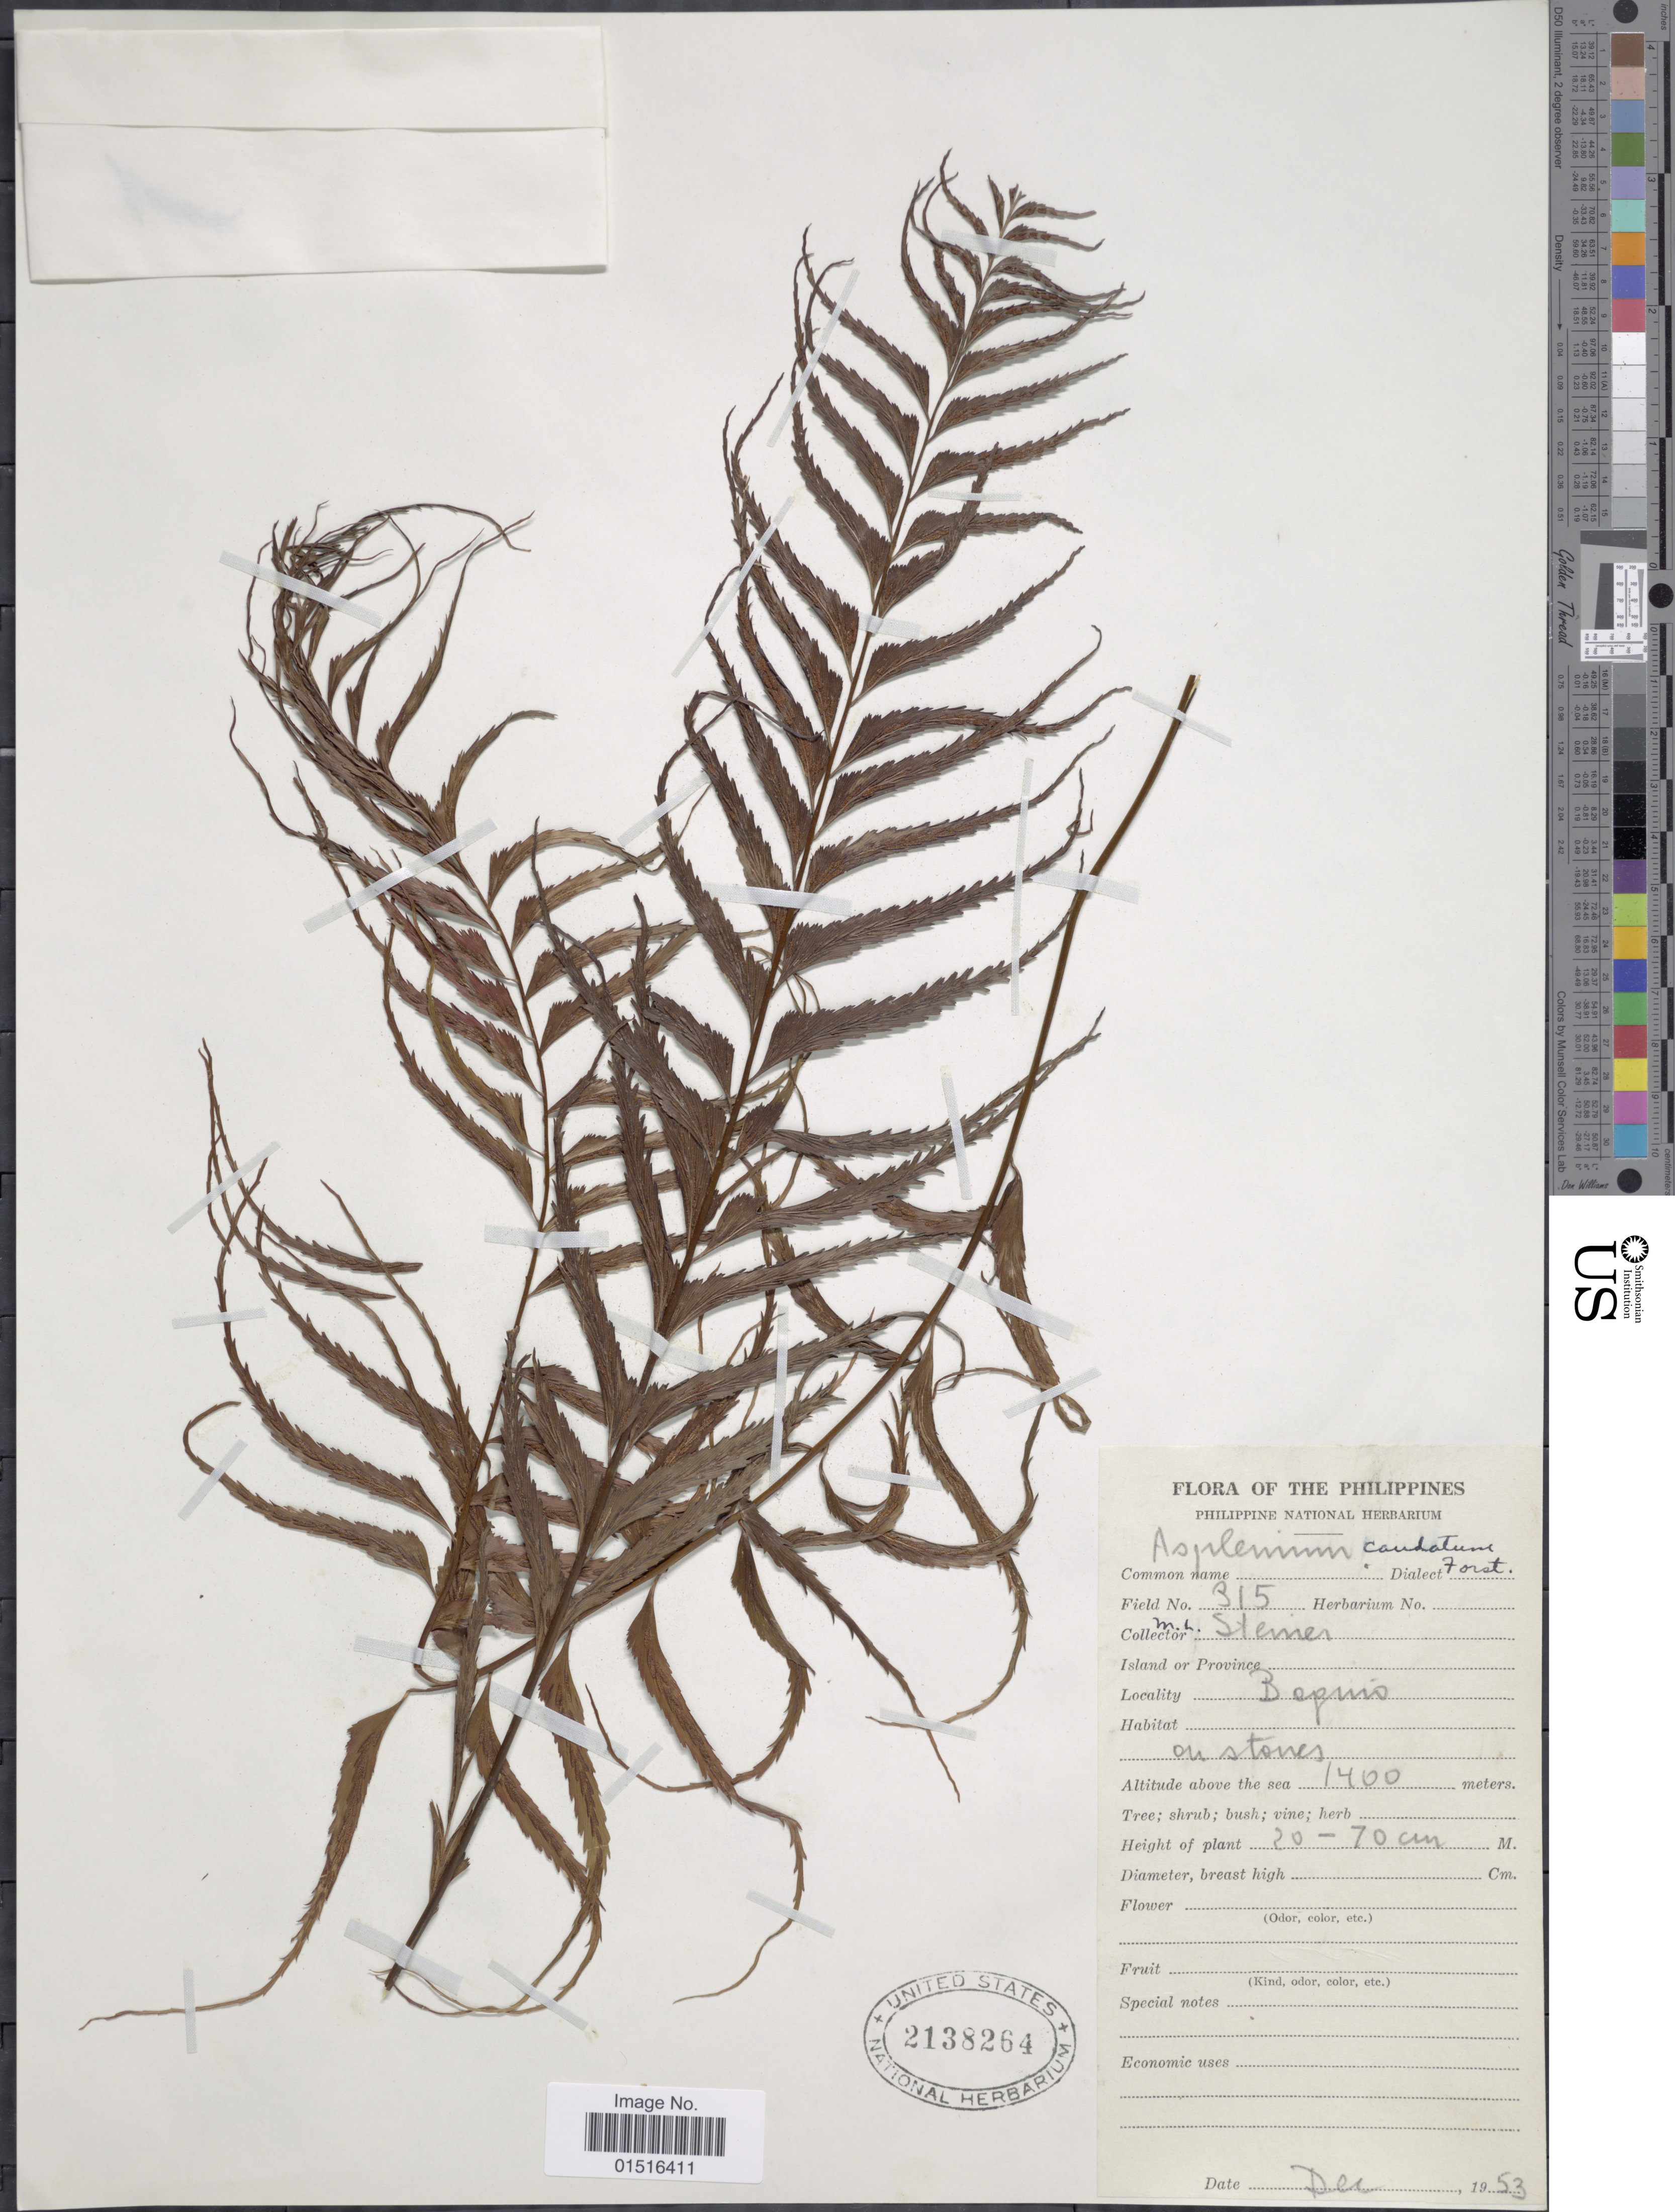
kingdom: Plantae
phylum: Tracheophyta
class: Polypodiopsida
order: Polypodiales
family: Aspleniaceae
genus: Asplenium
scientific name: Asplenium lepturus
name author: J. Sm. ex C. Presl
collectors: M. Steiner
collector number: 315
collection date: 1953-12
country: Philippines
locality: Baguio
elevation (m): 1400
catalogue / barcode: US 2138264